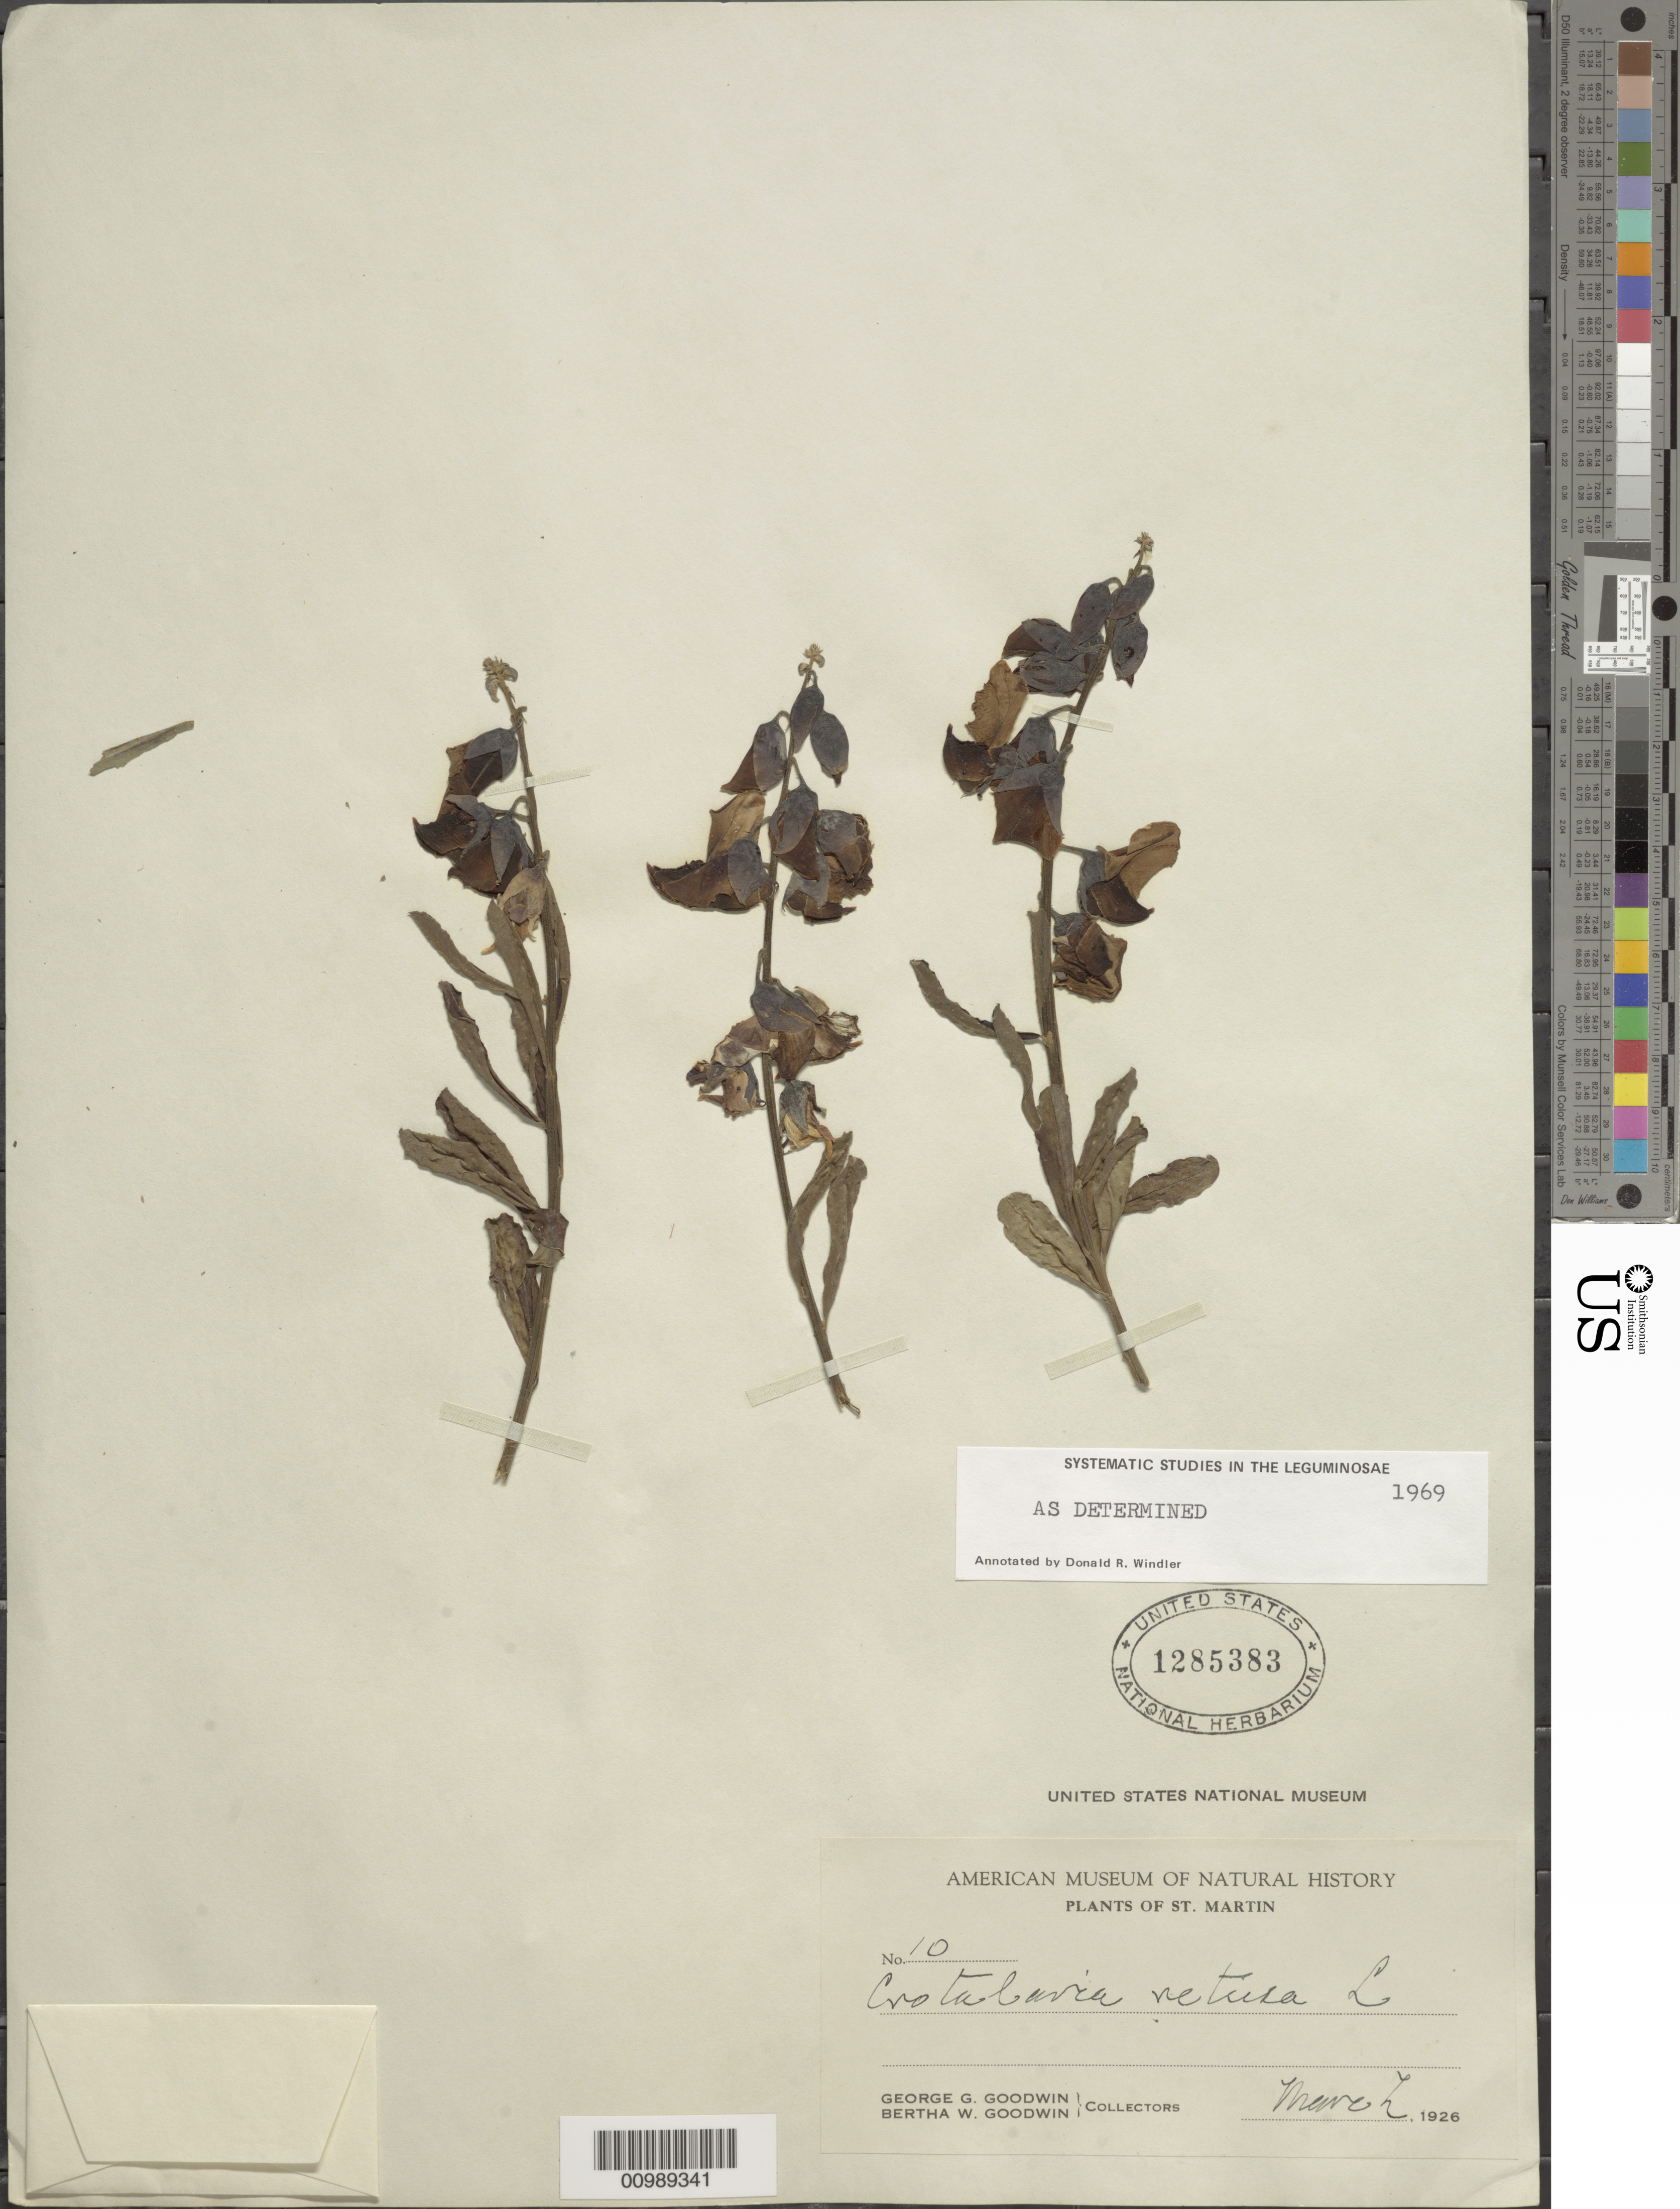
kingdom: Plantae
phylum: Tracheophyta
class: Magnoliopsida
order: Fabales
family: Fabaceae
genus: Crotalaria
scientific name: Crotalaria retusa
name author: L.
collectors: G. Goodwin & B. Goodwin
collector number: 10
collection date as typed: Mar 1926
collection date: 1926-03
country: Sint Maartin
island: Sint Maarten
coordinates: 0 N, 0 E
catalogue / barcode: US 1285383